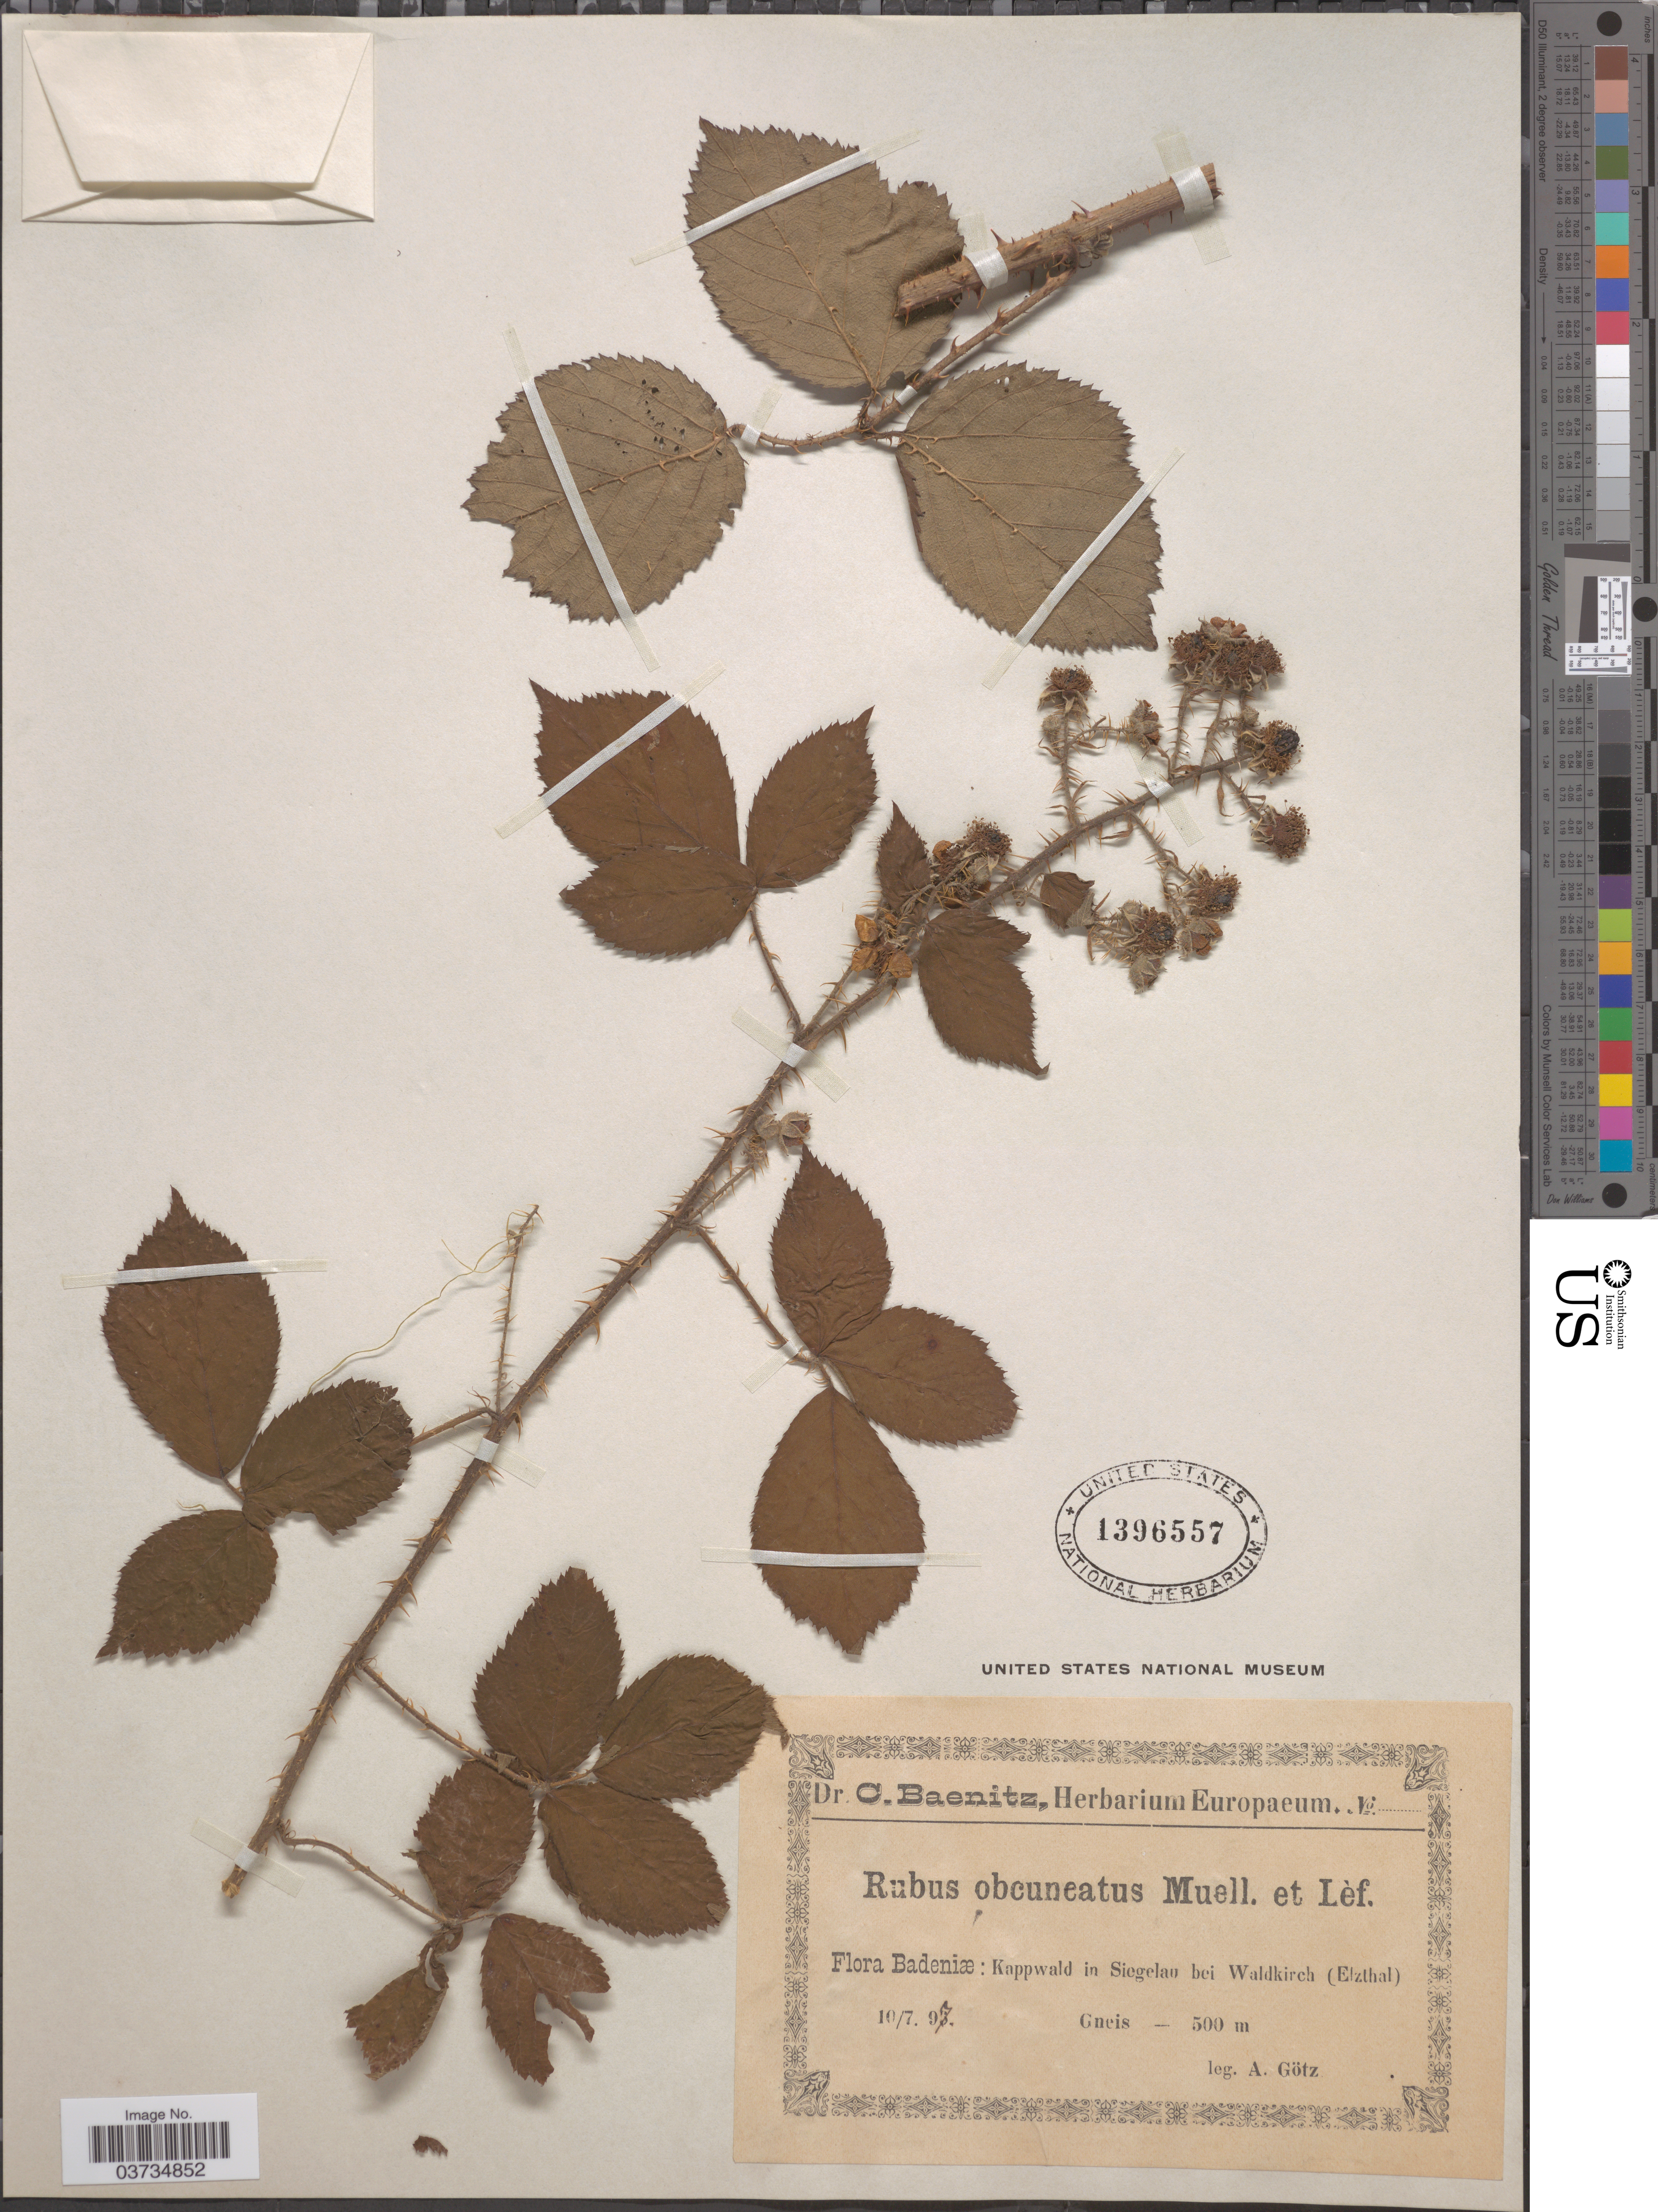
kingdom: Plantae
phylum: Tracheophyta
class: Magnoliopsida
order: Rosales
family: Rosaceae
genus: Rubus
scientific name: Rubus obcuneatus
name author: Lefèvre & P.J. Müll.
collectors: A. Götz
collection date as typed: Transcribed d/m/y: 10/7/97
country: Germany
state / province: Baden-Württemberg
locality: Badeniae: Kappwald in Siegelau bei Waldkirch (Elzthal).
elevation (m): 500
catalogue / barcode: US 1396557